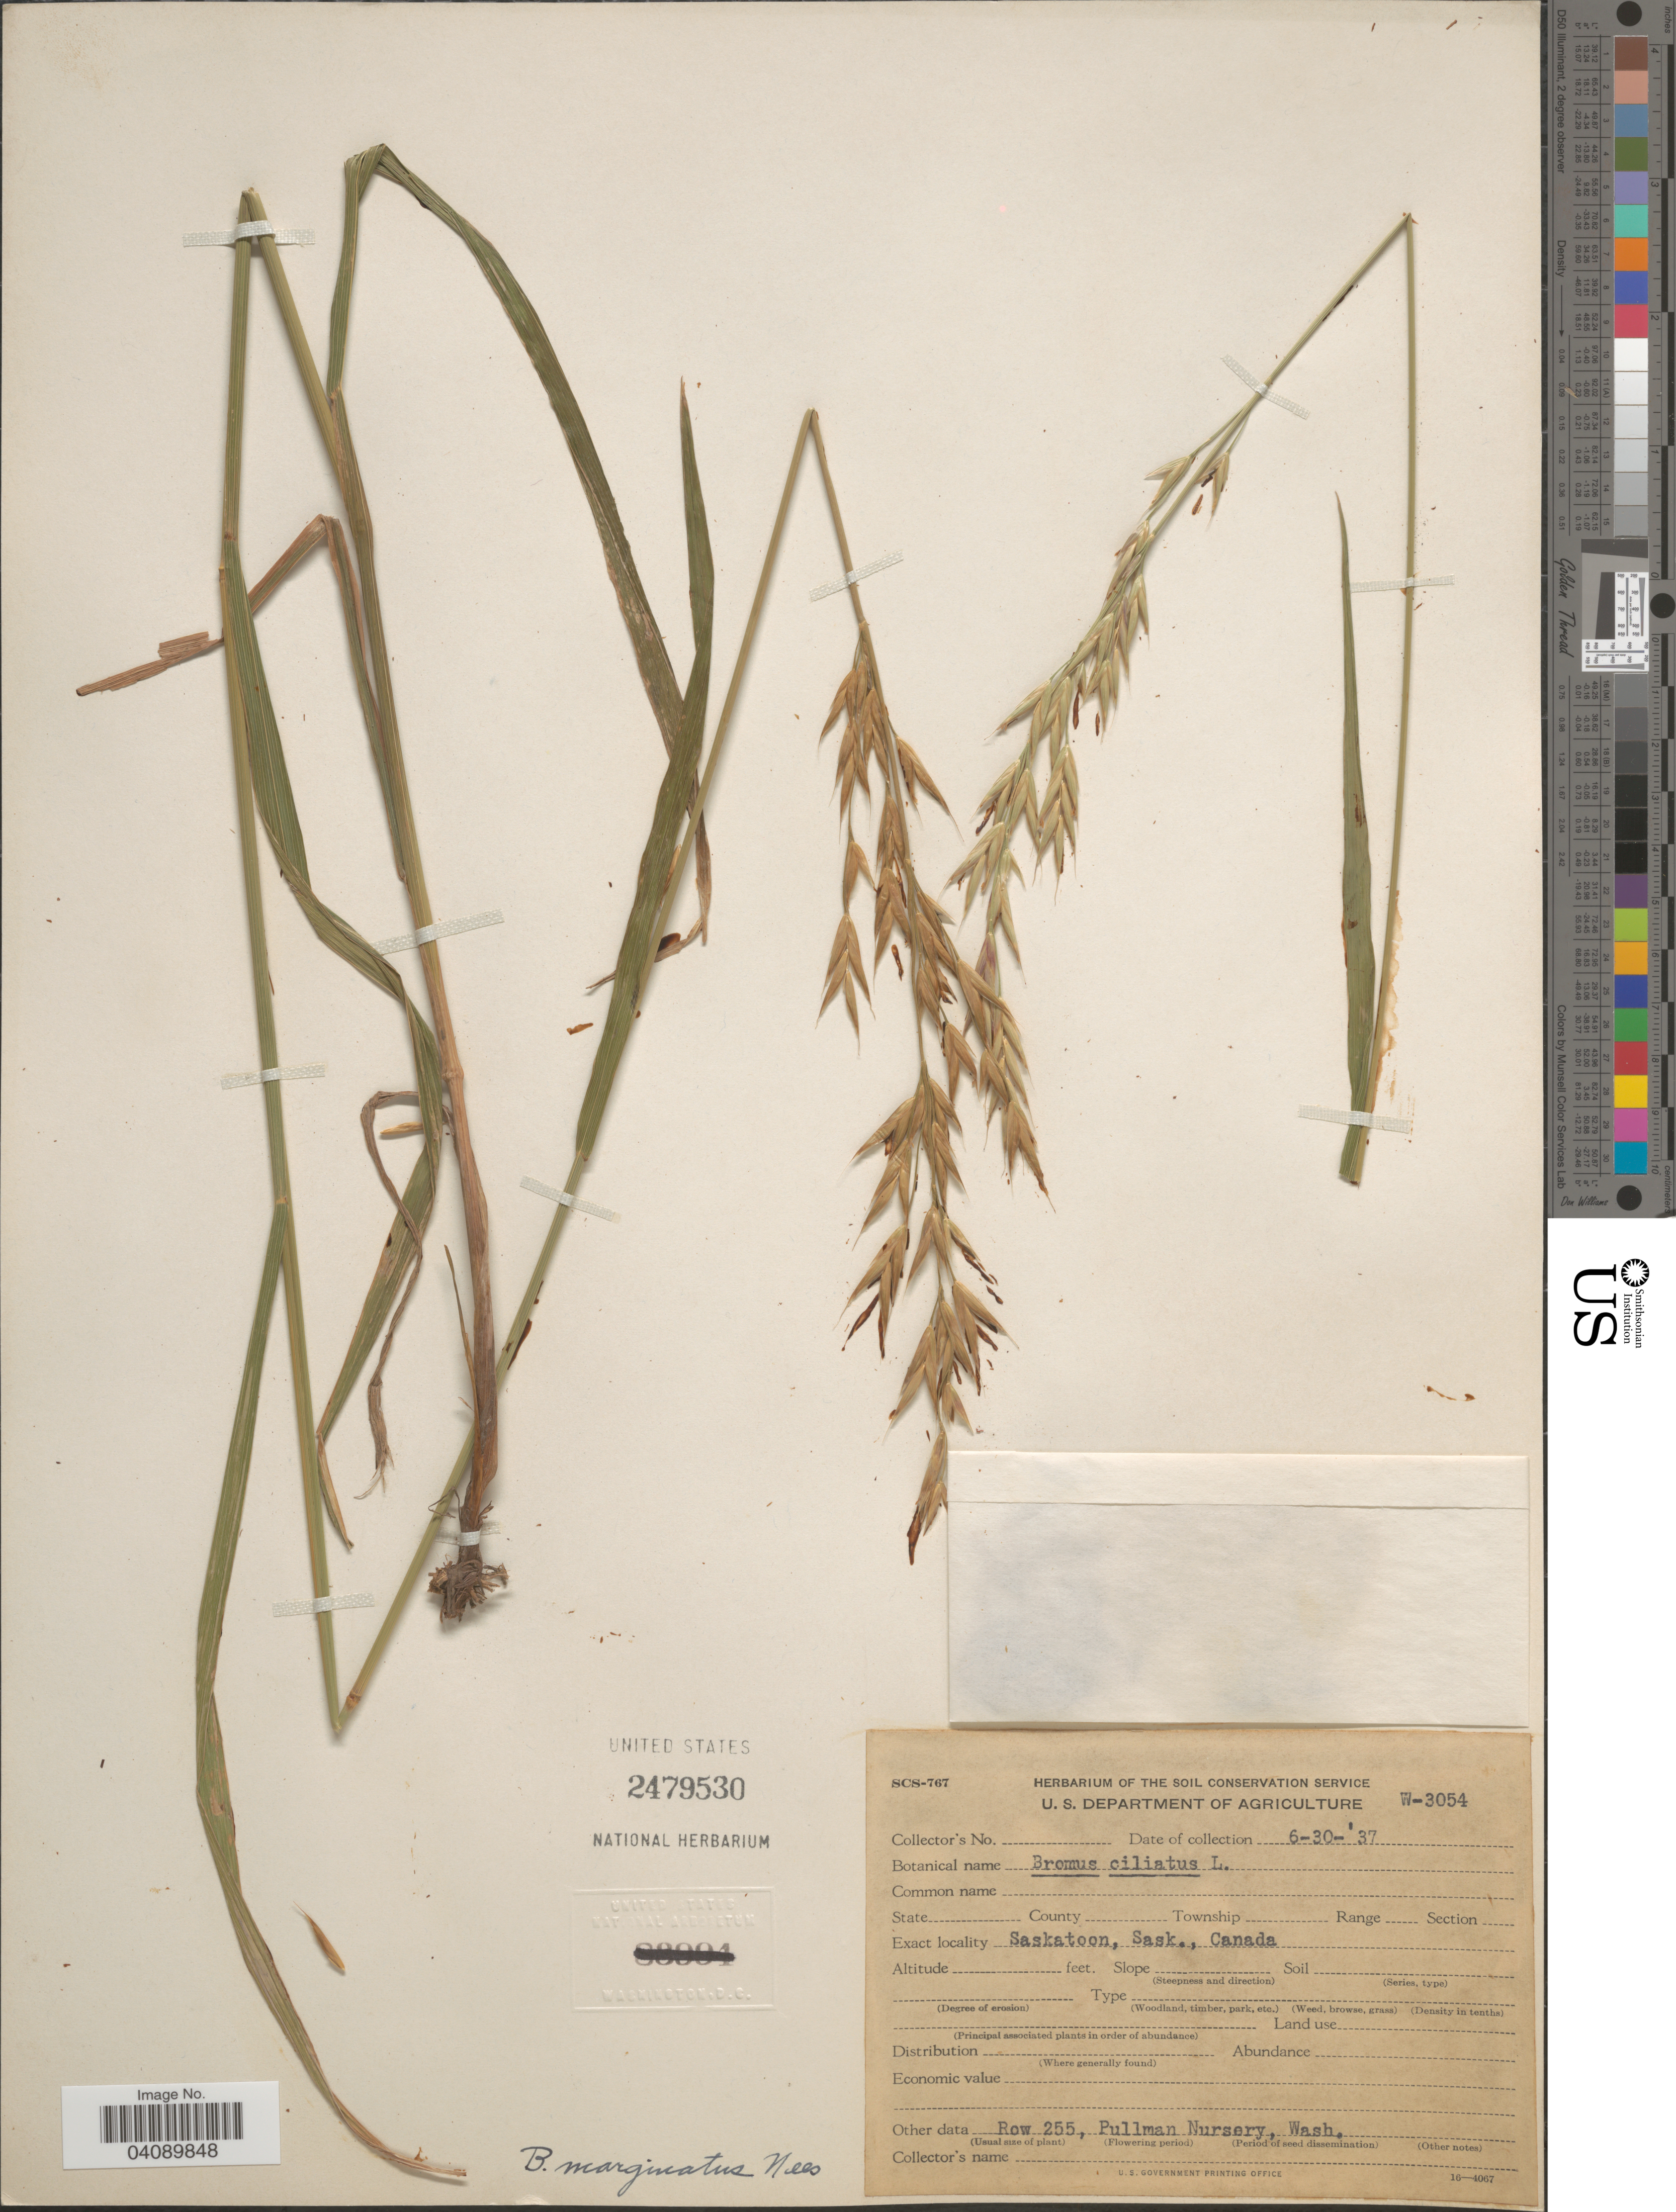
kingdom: Plantae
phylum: Tracheophyta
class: Liliopsida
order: Poales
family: Poaceae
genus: Bromus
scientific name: Bromus marginatus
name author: Nees ex Steud.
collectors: Herbarium of the Soil Conservation Service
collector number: W-3054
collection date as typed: Transcribed d/m/y: 30/6/37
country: United States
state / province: Washington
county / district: Whitman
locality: Row 255, Pullman Nursery.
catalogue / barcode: US 2479530